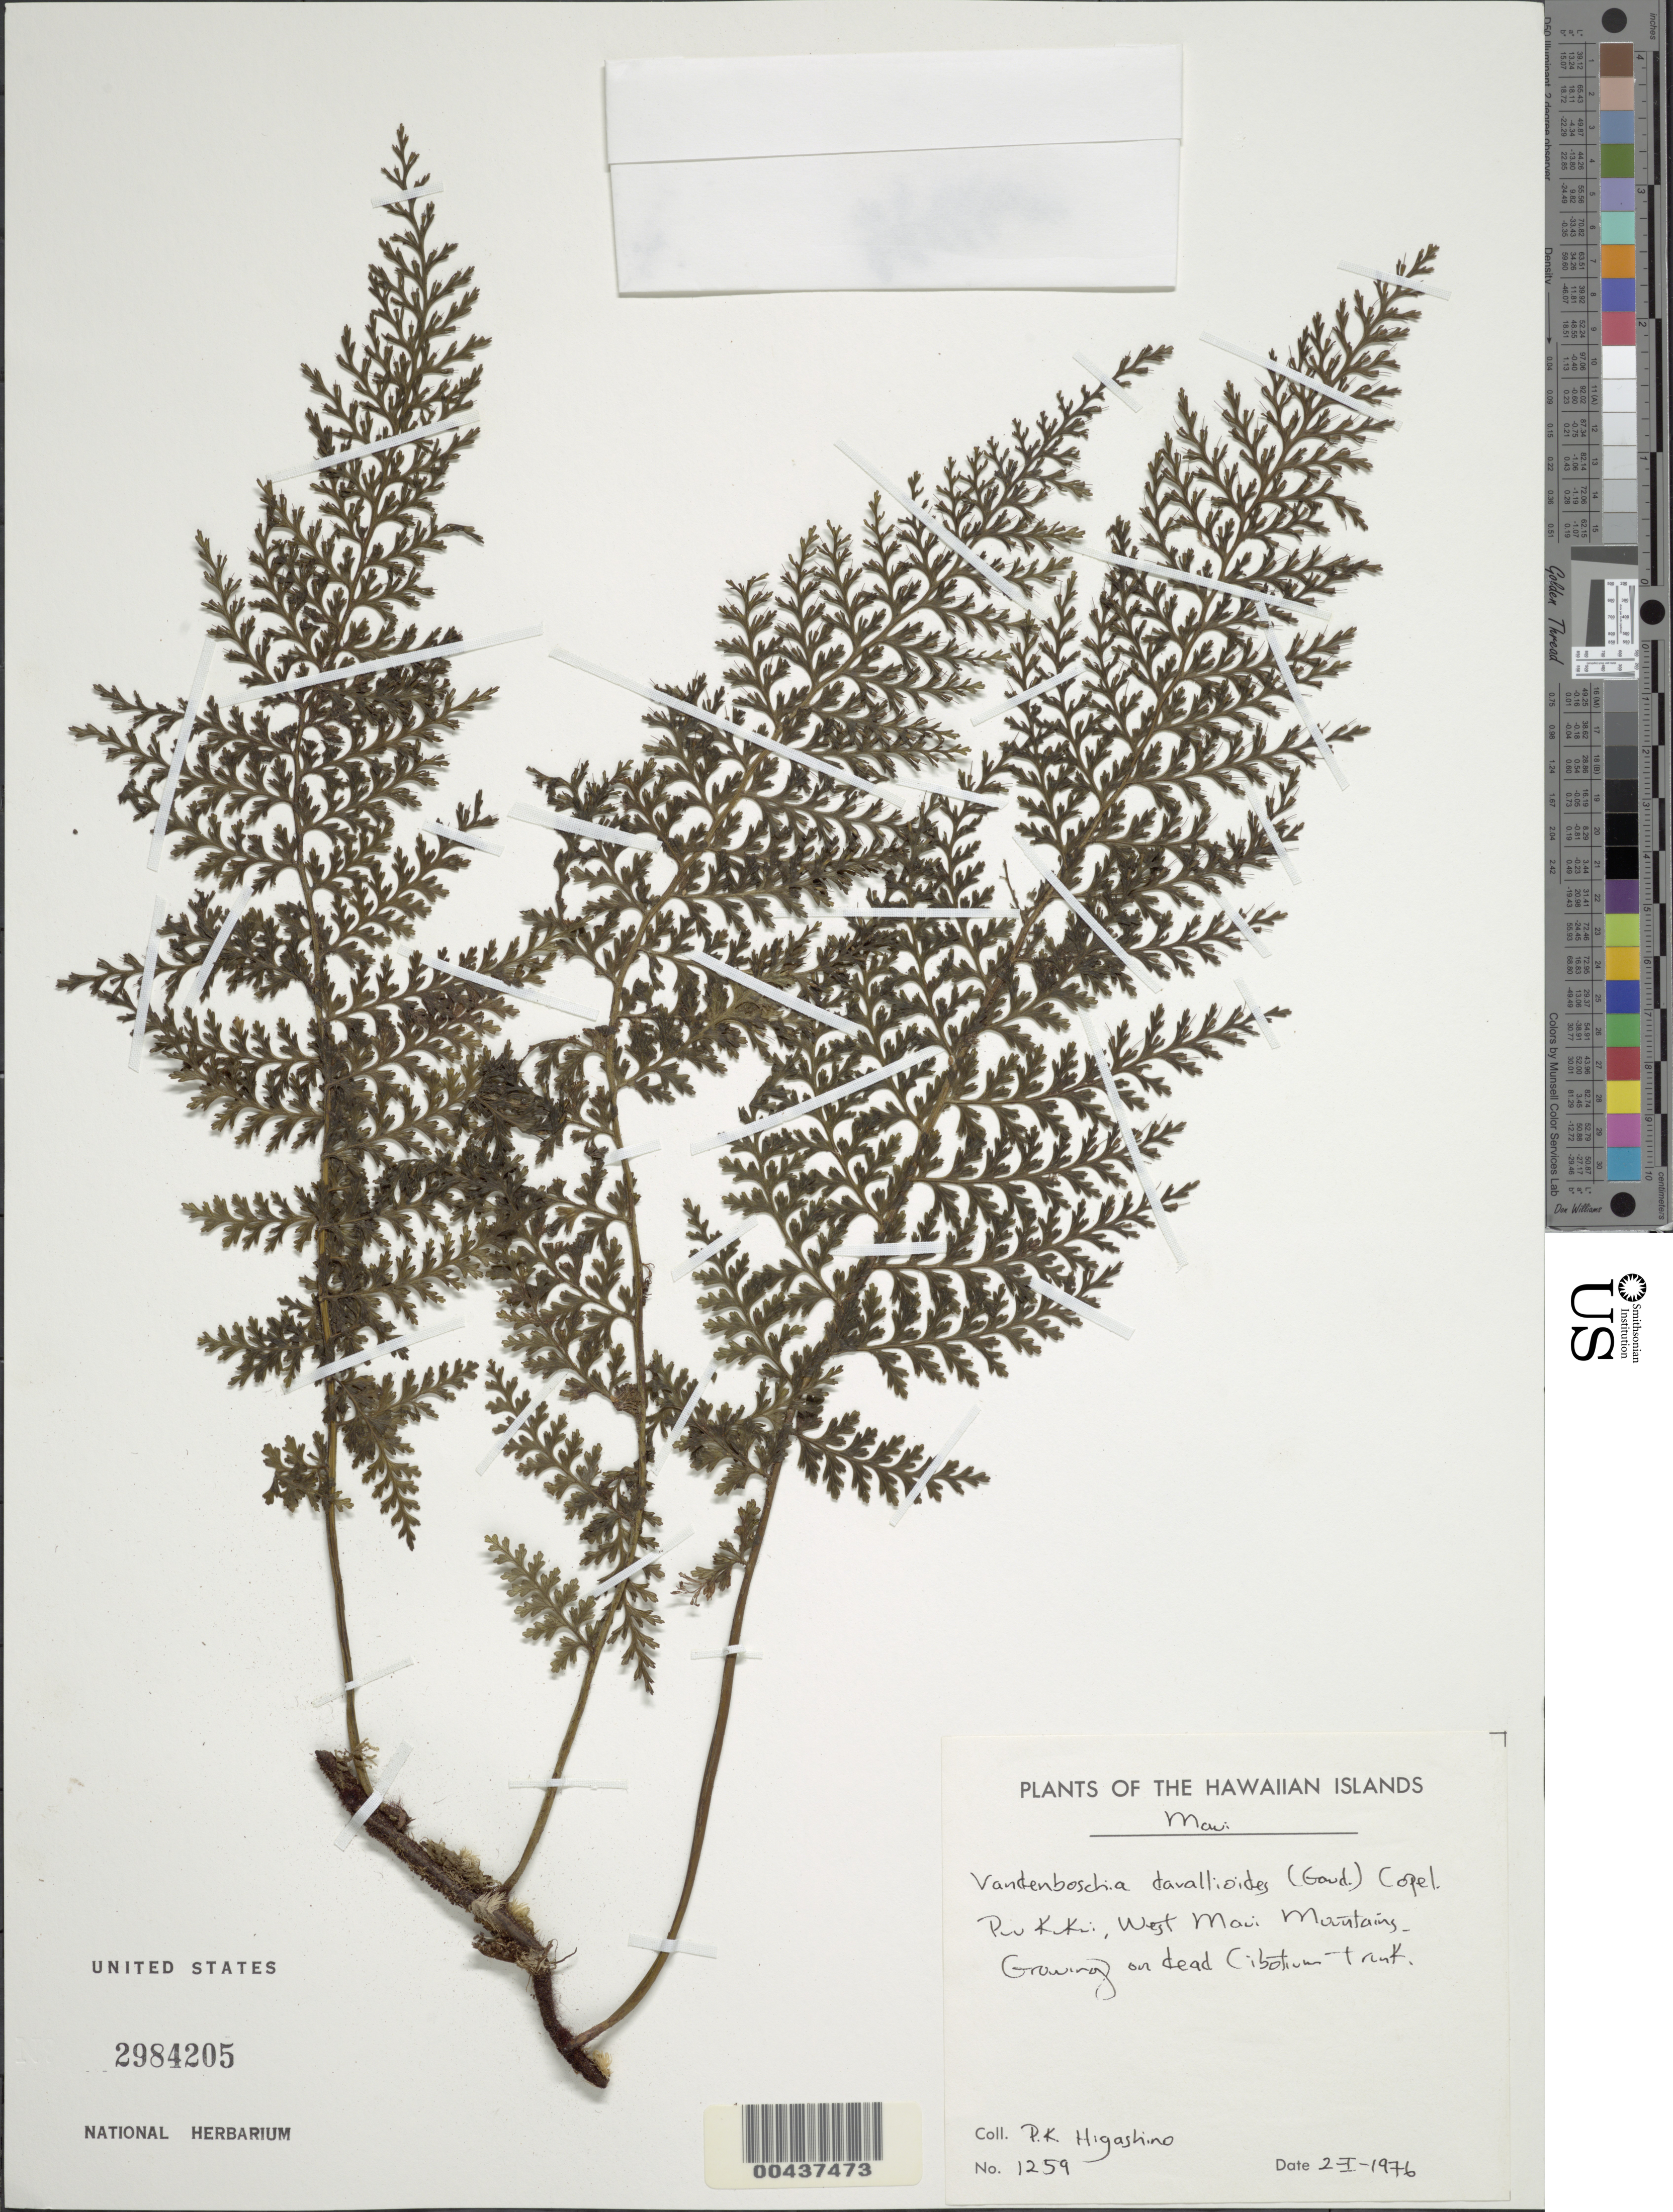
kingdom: Plantae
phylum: Tracheophyta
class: Polypodiopsida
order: Hymenophyllales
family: Hymenophyllaceae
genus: Vandenboschia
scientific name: Vandenboschia davallioides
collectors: P. Higashino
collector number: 1259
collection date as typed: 2 Jan 1976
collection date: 1976-01-02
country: United States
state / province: Hawaii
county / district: Maui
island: Maui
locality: Puu Kukui, W Maui Mountains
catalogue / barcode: US 2984205